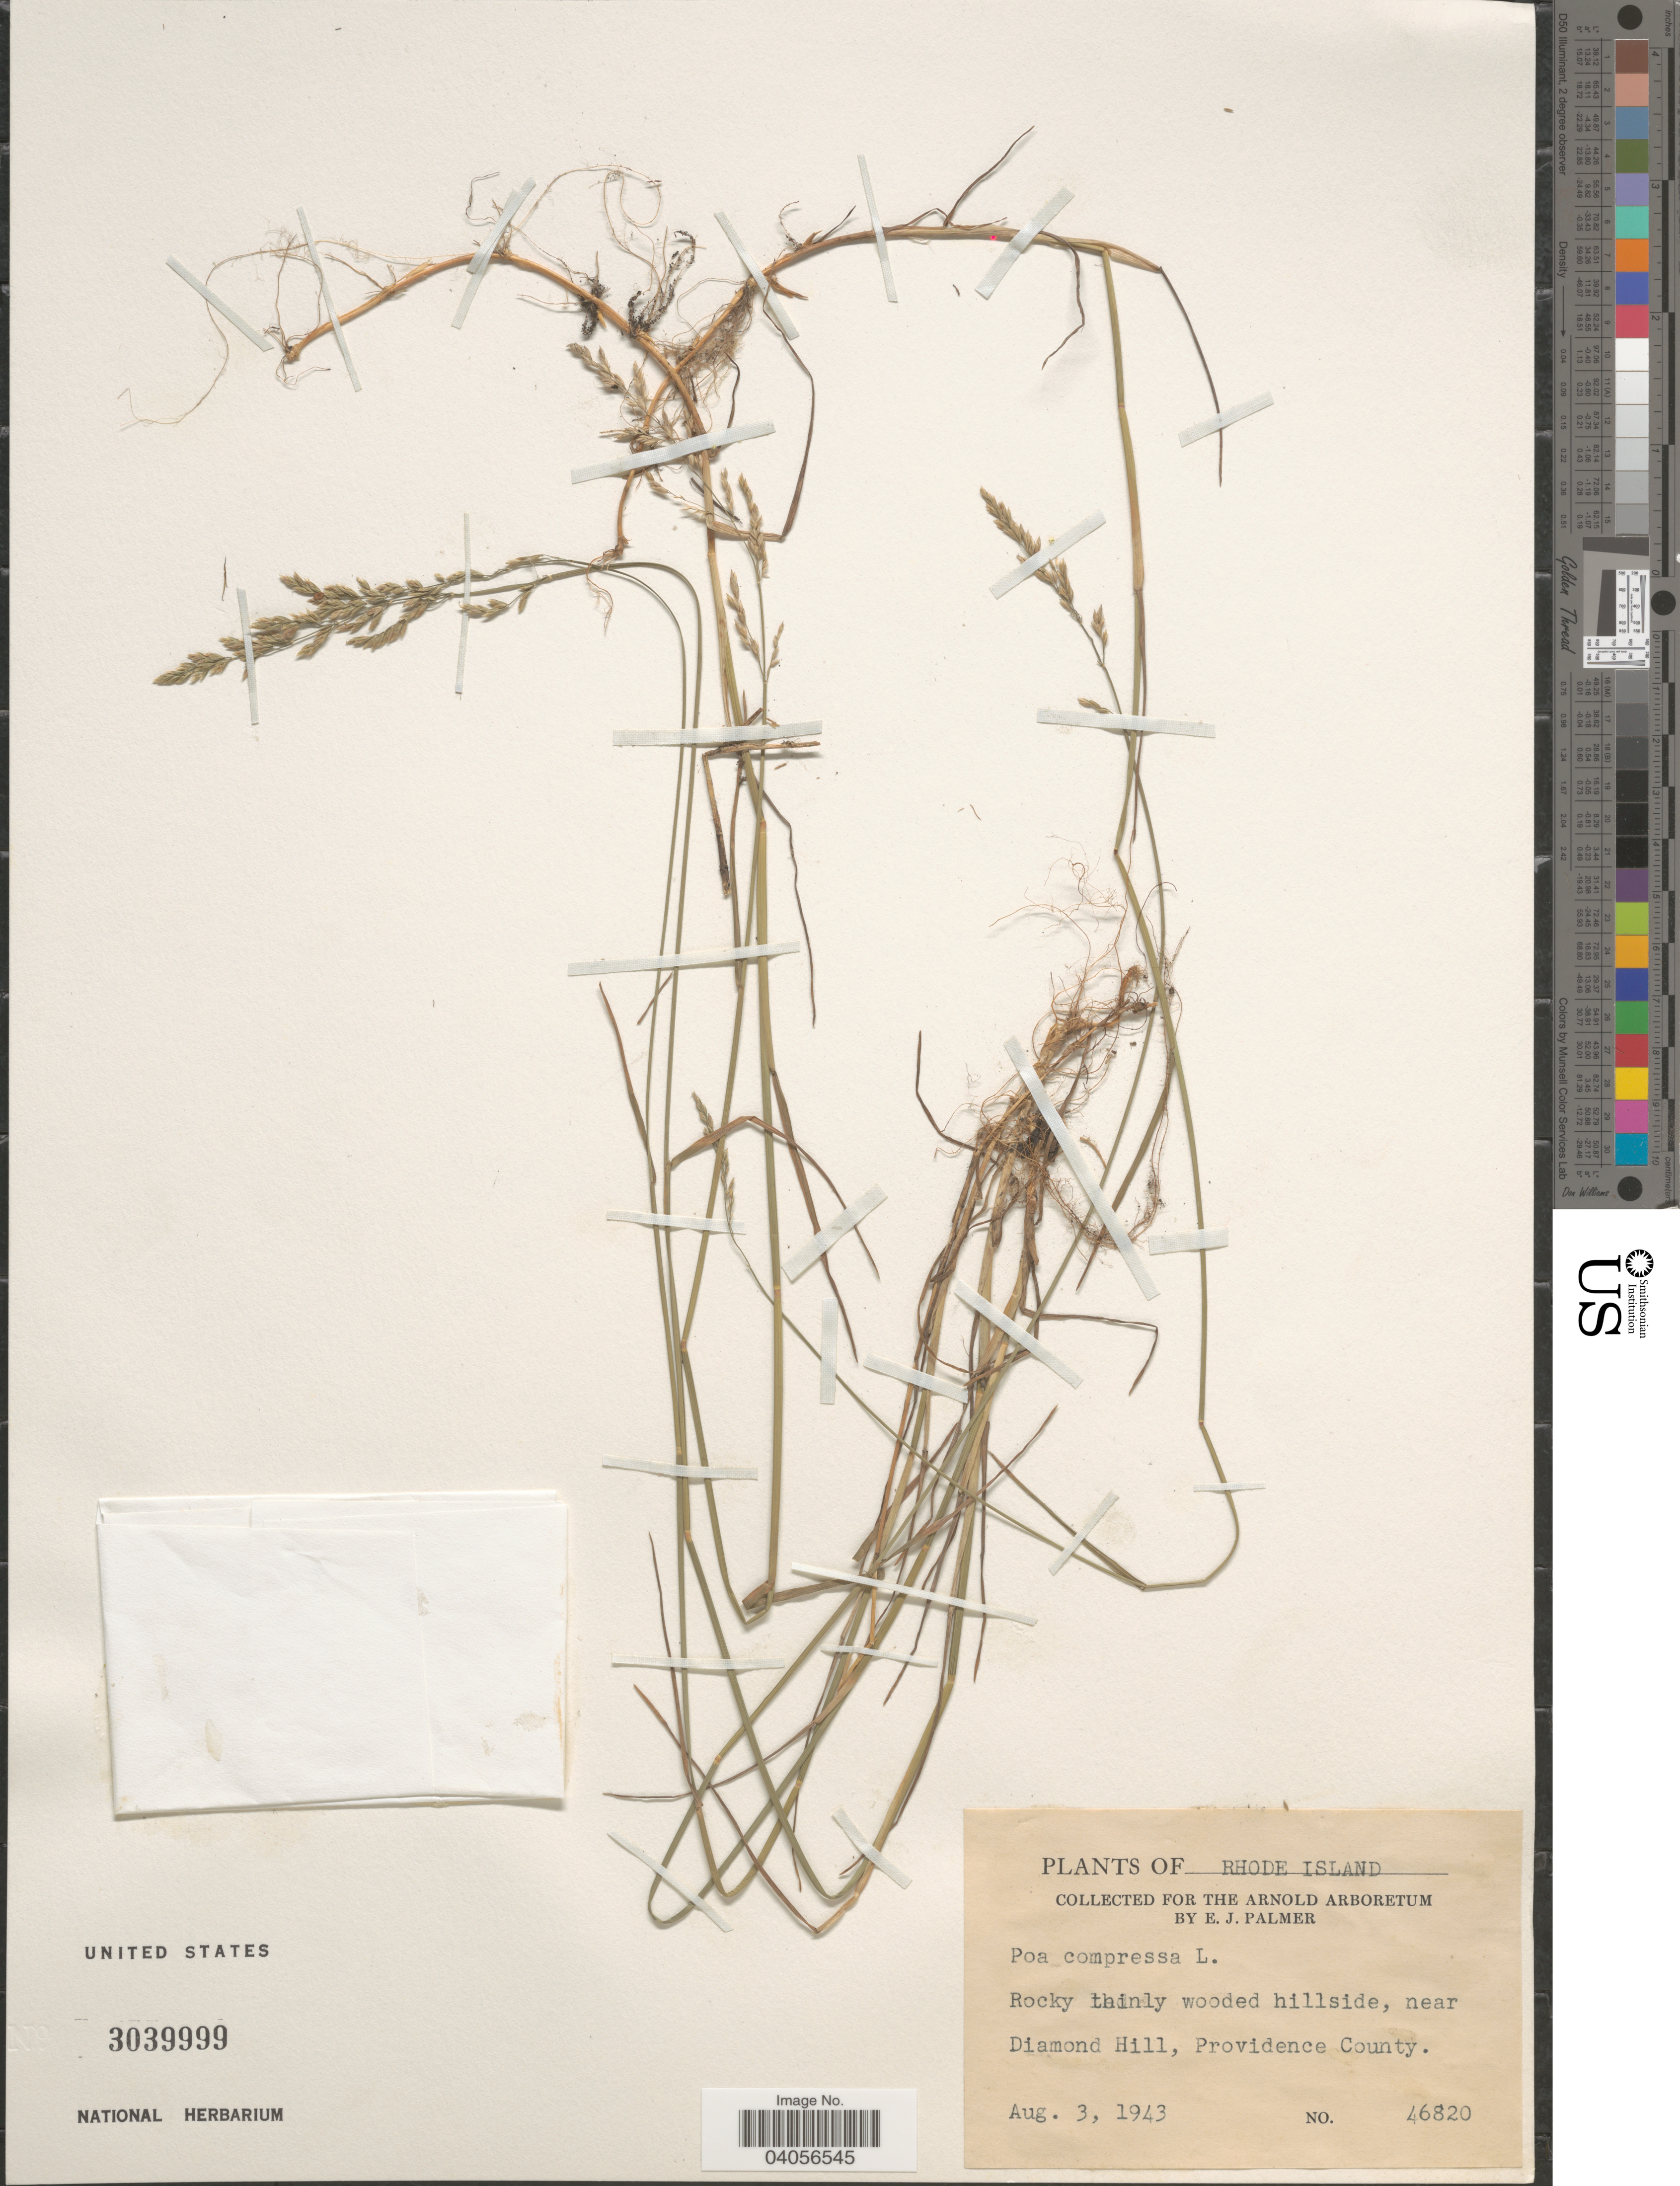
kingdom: Plantae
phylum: Tracheophyta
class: Liliopsida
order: Poales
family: Poaceae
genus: Poa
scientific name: Poa compressa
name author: L.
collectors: E. J. Palmer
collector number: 46820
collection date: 1943-08-03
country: United States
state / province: Rhode Island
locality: Near Diamond Hill, Providence County.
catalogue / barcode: US 3039999